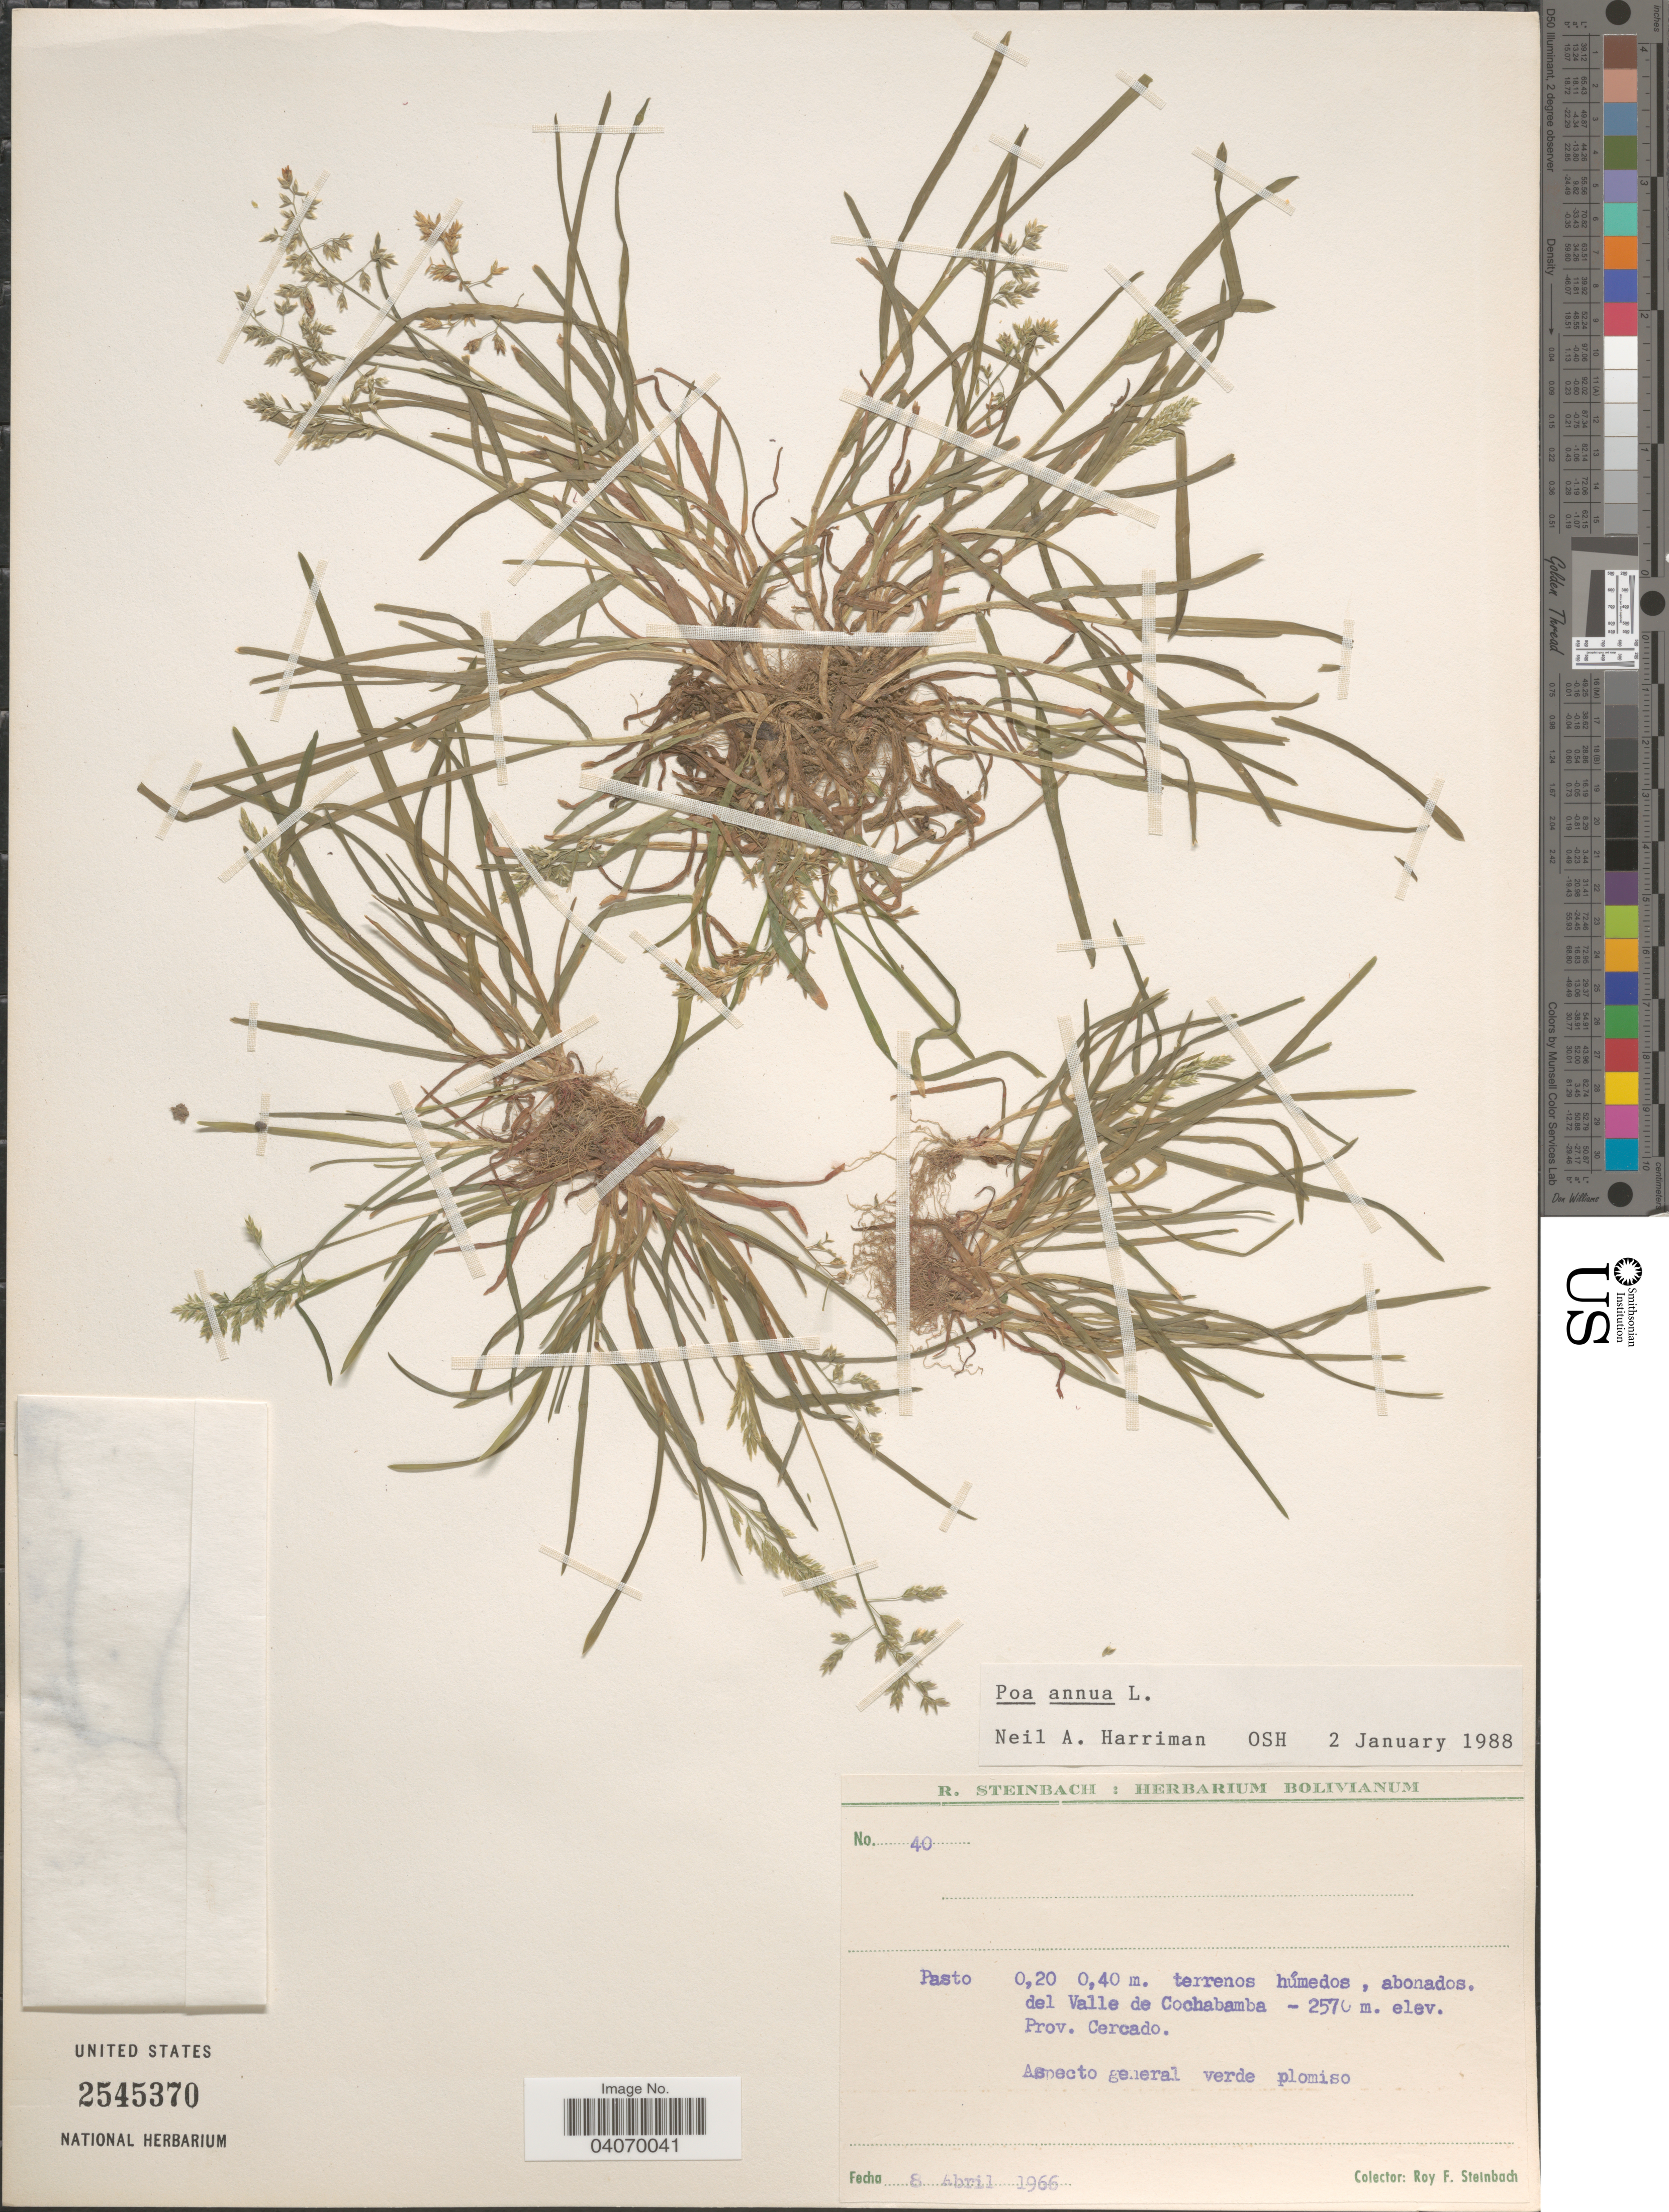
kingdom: Plantae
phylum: Tracheophyta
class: Liliopsida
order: Poales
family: Poaceae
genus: Poa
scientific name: Poa annua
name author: L.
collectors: R. F. Steinbach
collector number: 40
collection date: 1966-04-08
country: Bolivia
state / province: Cochabamba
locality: Abonados. del Valle de Cochabamba. Prov. Cercado.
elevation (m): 2570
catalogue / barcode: US 2545370